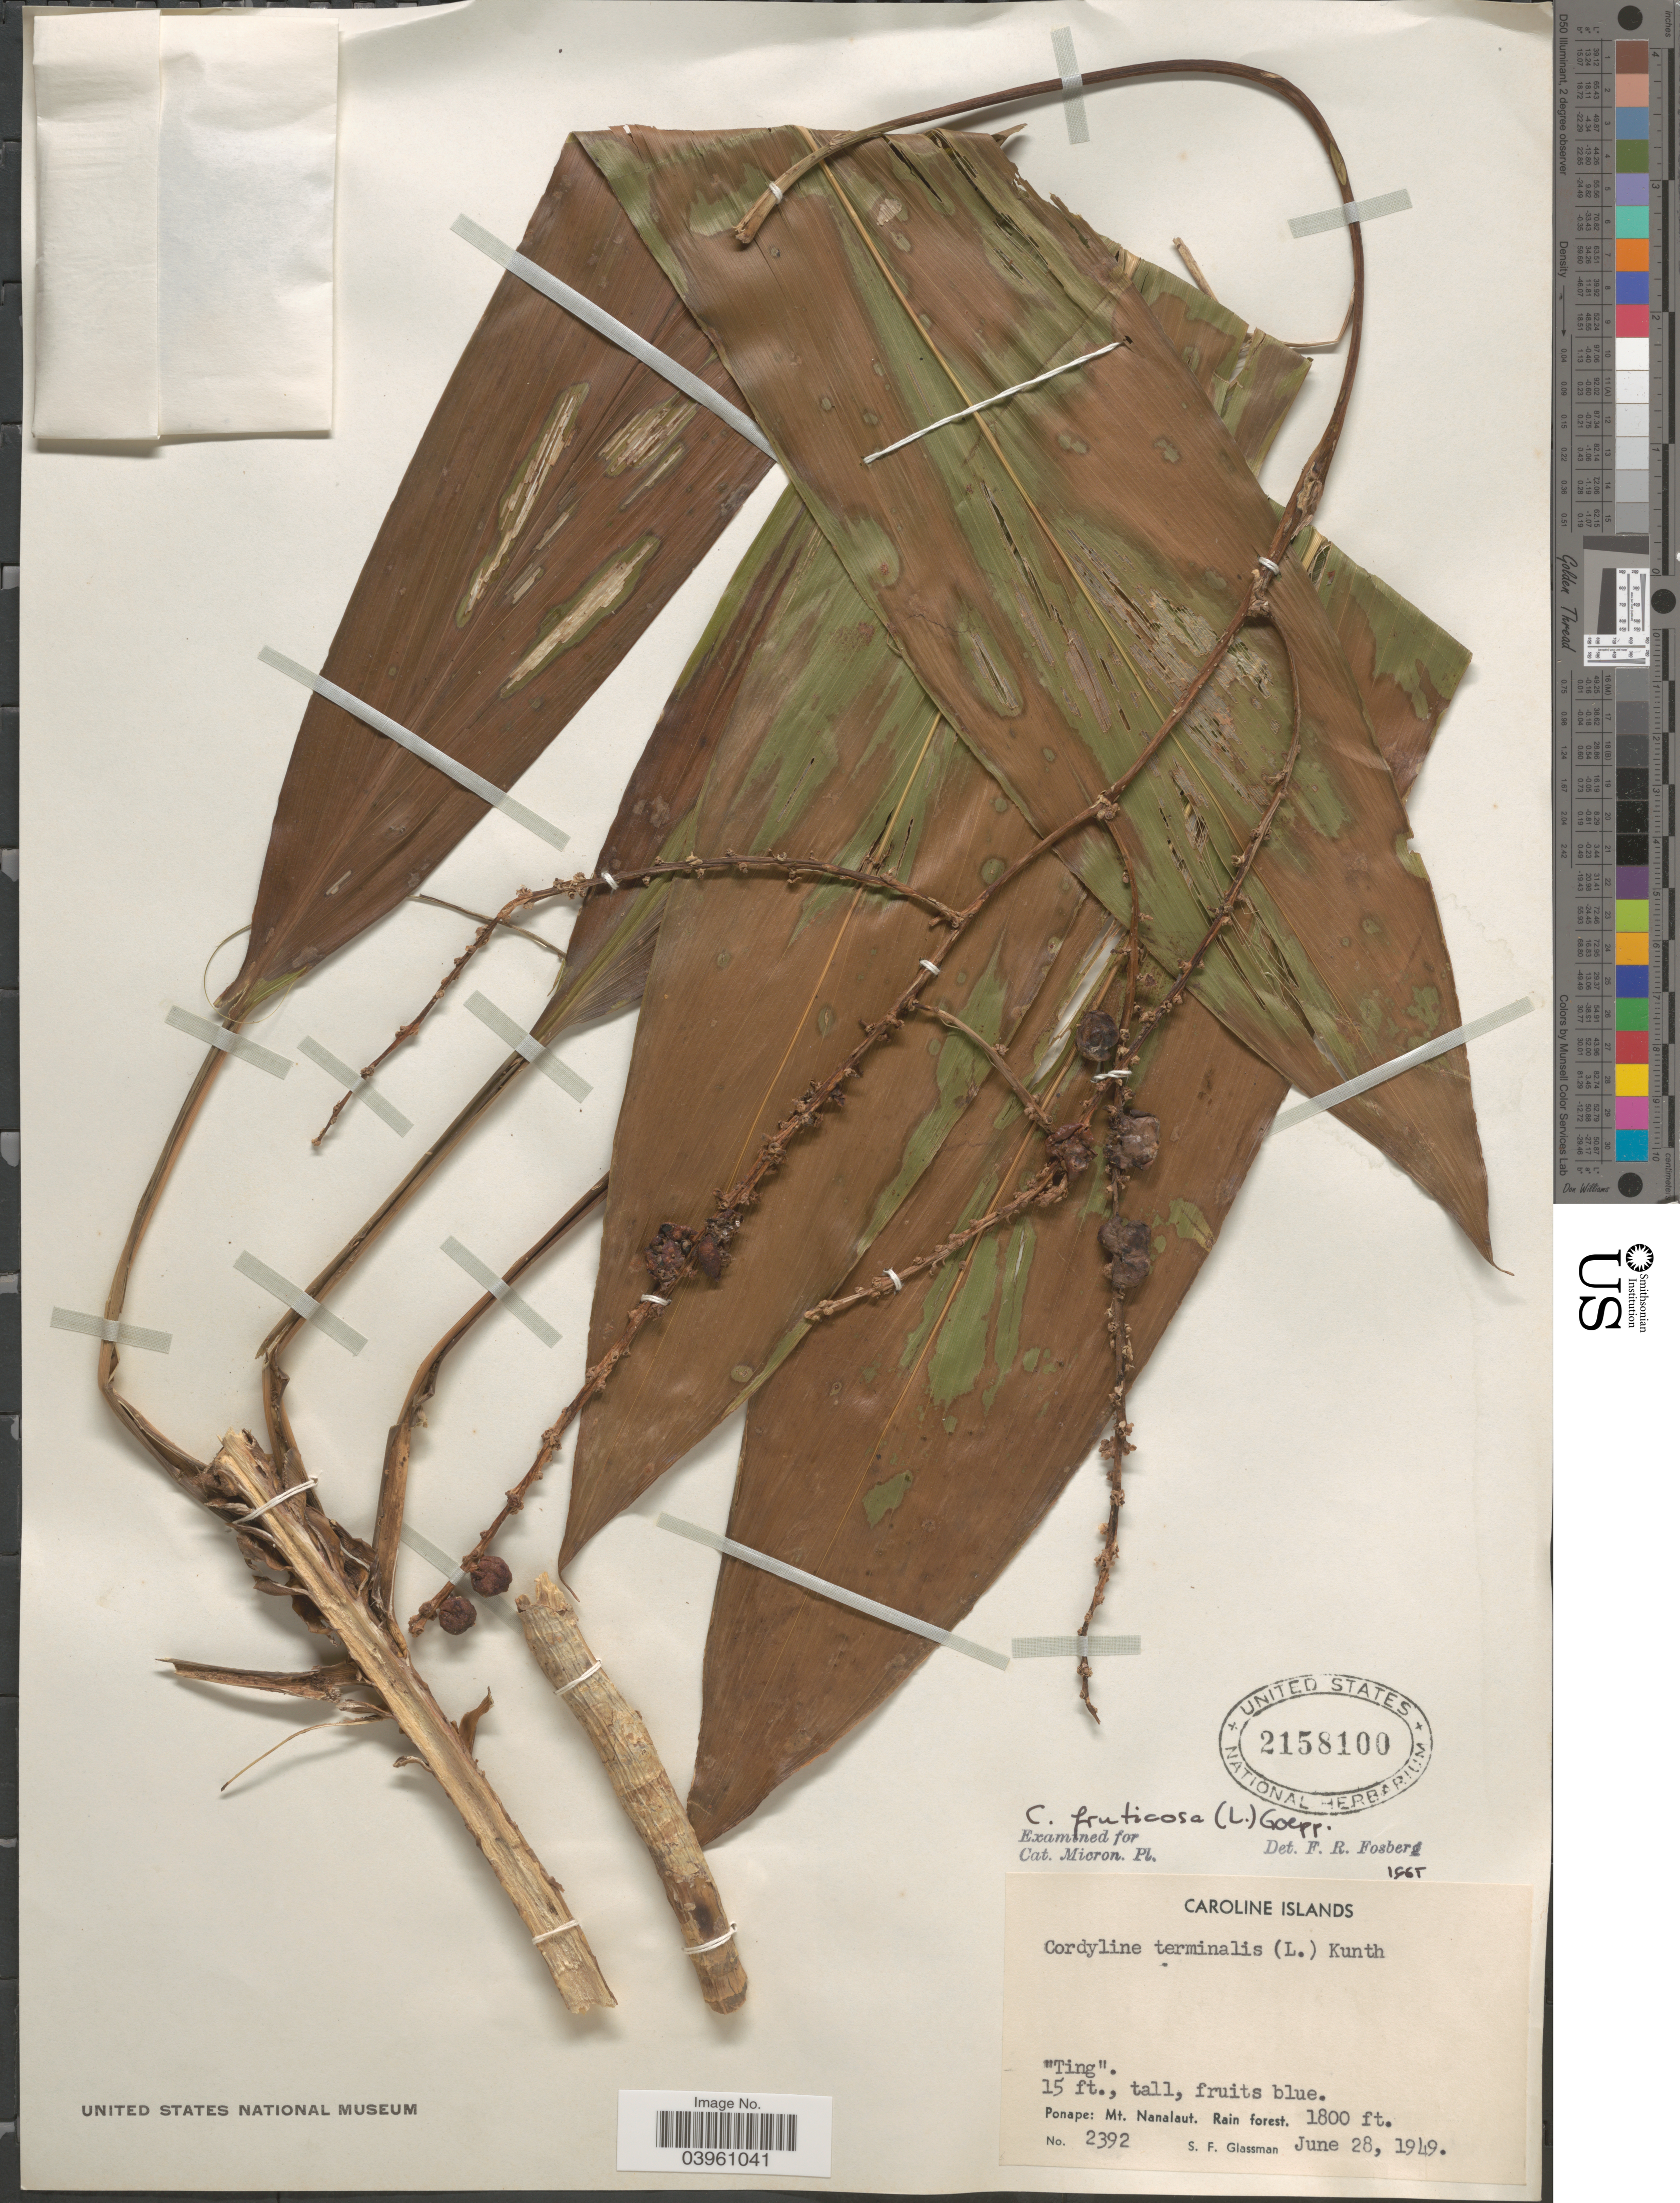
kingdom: Plantae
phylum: Tracheophyta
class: Liliopsida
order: Asparagales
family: Asparagaceae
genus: Cordyline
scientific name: Cordyline fruticosa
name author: (L.) A. Chev.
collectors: S. F. Glassman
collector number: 2392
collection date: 1949-06-28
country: Micronesia, Federated States of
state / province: Pohnpei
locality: Caroline Islands. Ponape: Mt. Nanalaut.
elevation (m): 549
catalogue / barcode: US 2158100